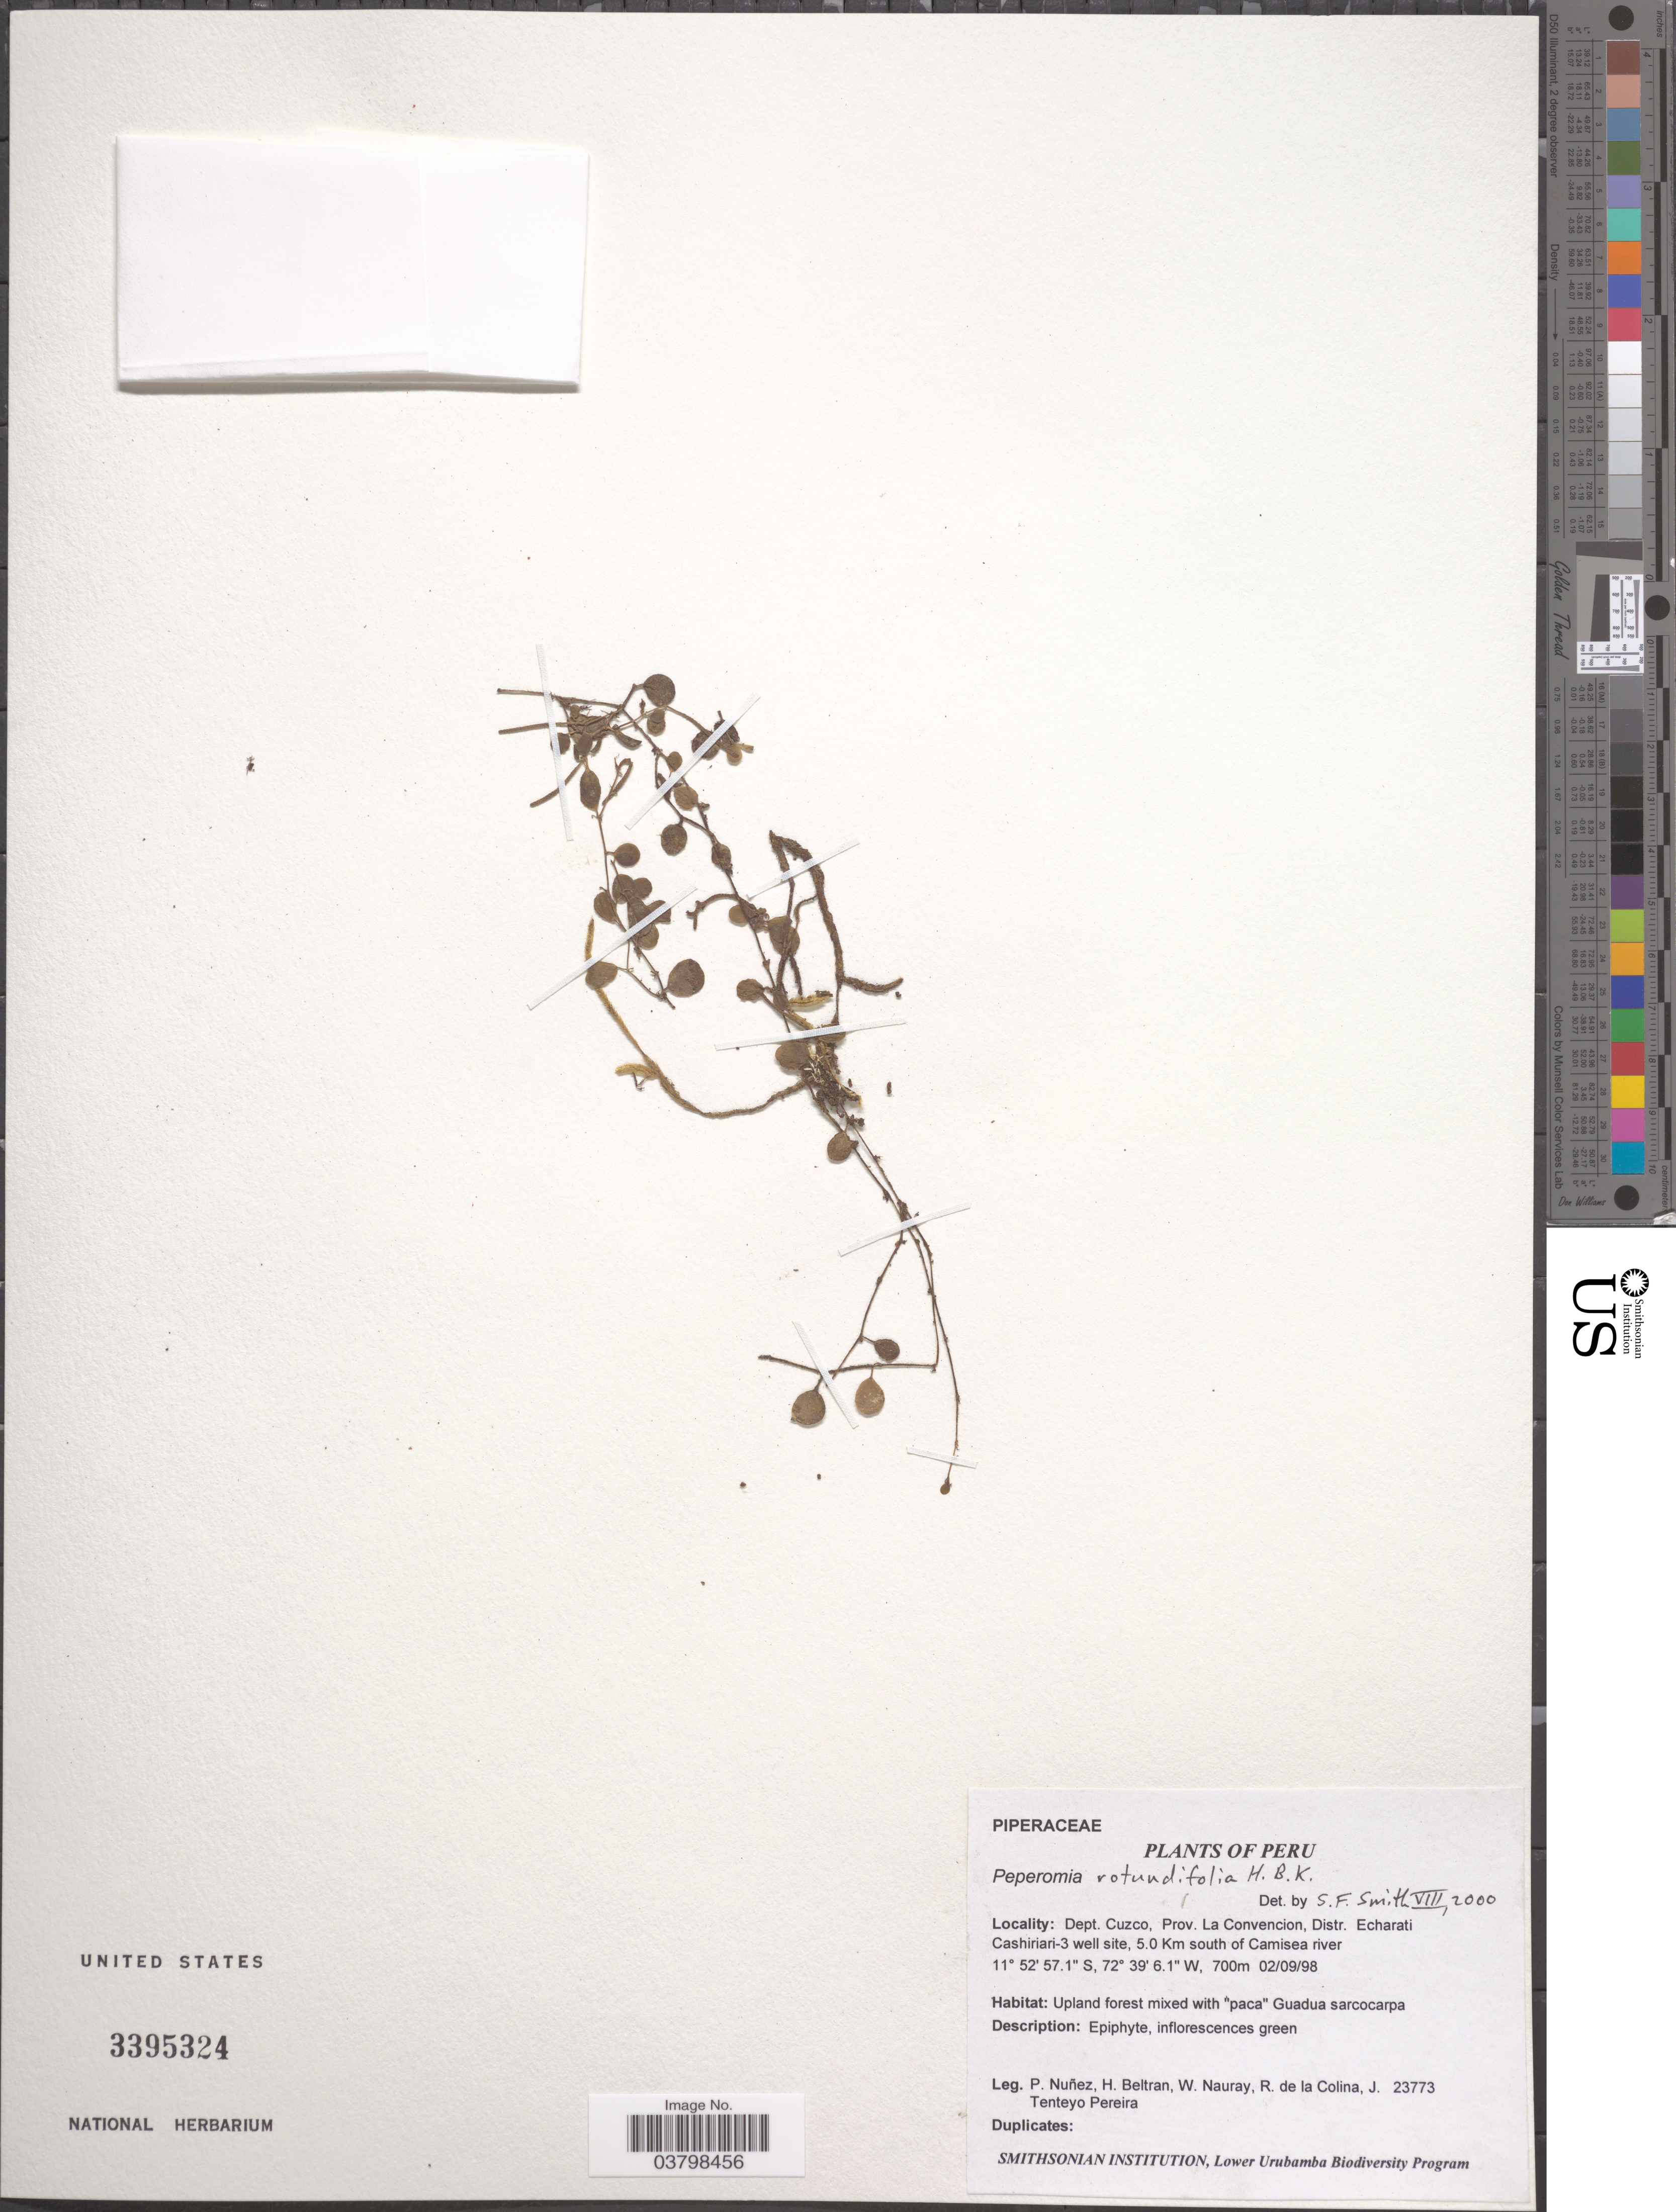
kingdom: Plantae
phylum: Tracheophyta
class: Magnoliopsida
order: Piperales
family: Piperaceae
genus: Peperomia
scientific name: Peperomia rotundifolia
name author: (L.) Kunth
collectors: P. Nuñez V., H. Beltran, W. Nauray, R. Colina & J. T. Pereira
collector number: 23773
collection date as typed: Transcribed d/m/y: 2/9/98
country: Peru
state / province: Cusco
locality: Dept. Cuzco, Prov. La Convencion, Distr. Echarati Cashiriari-3 well site, 5.0 Km south of Camisea river.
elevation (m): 700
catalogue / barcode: US 3395324